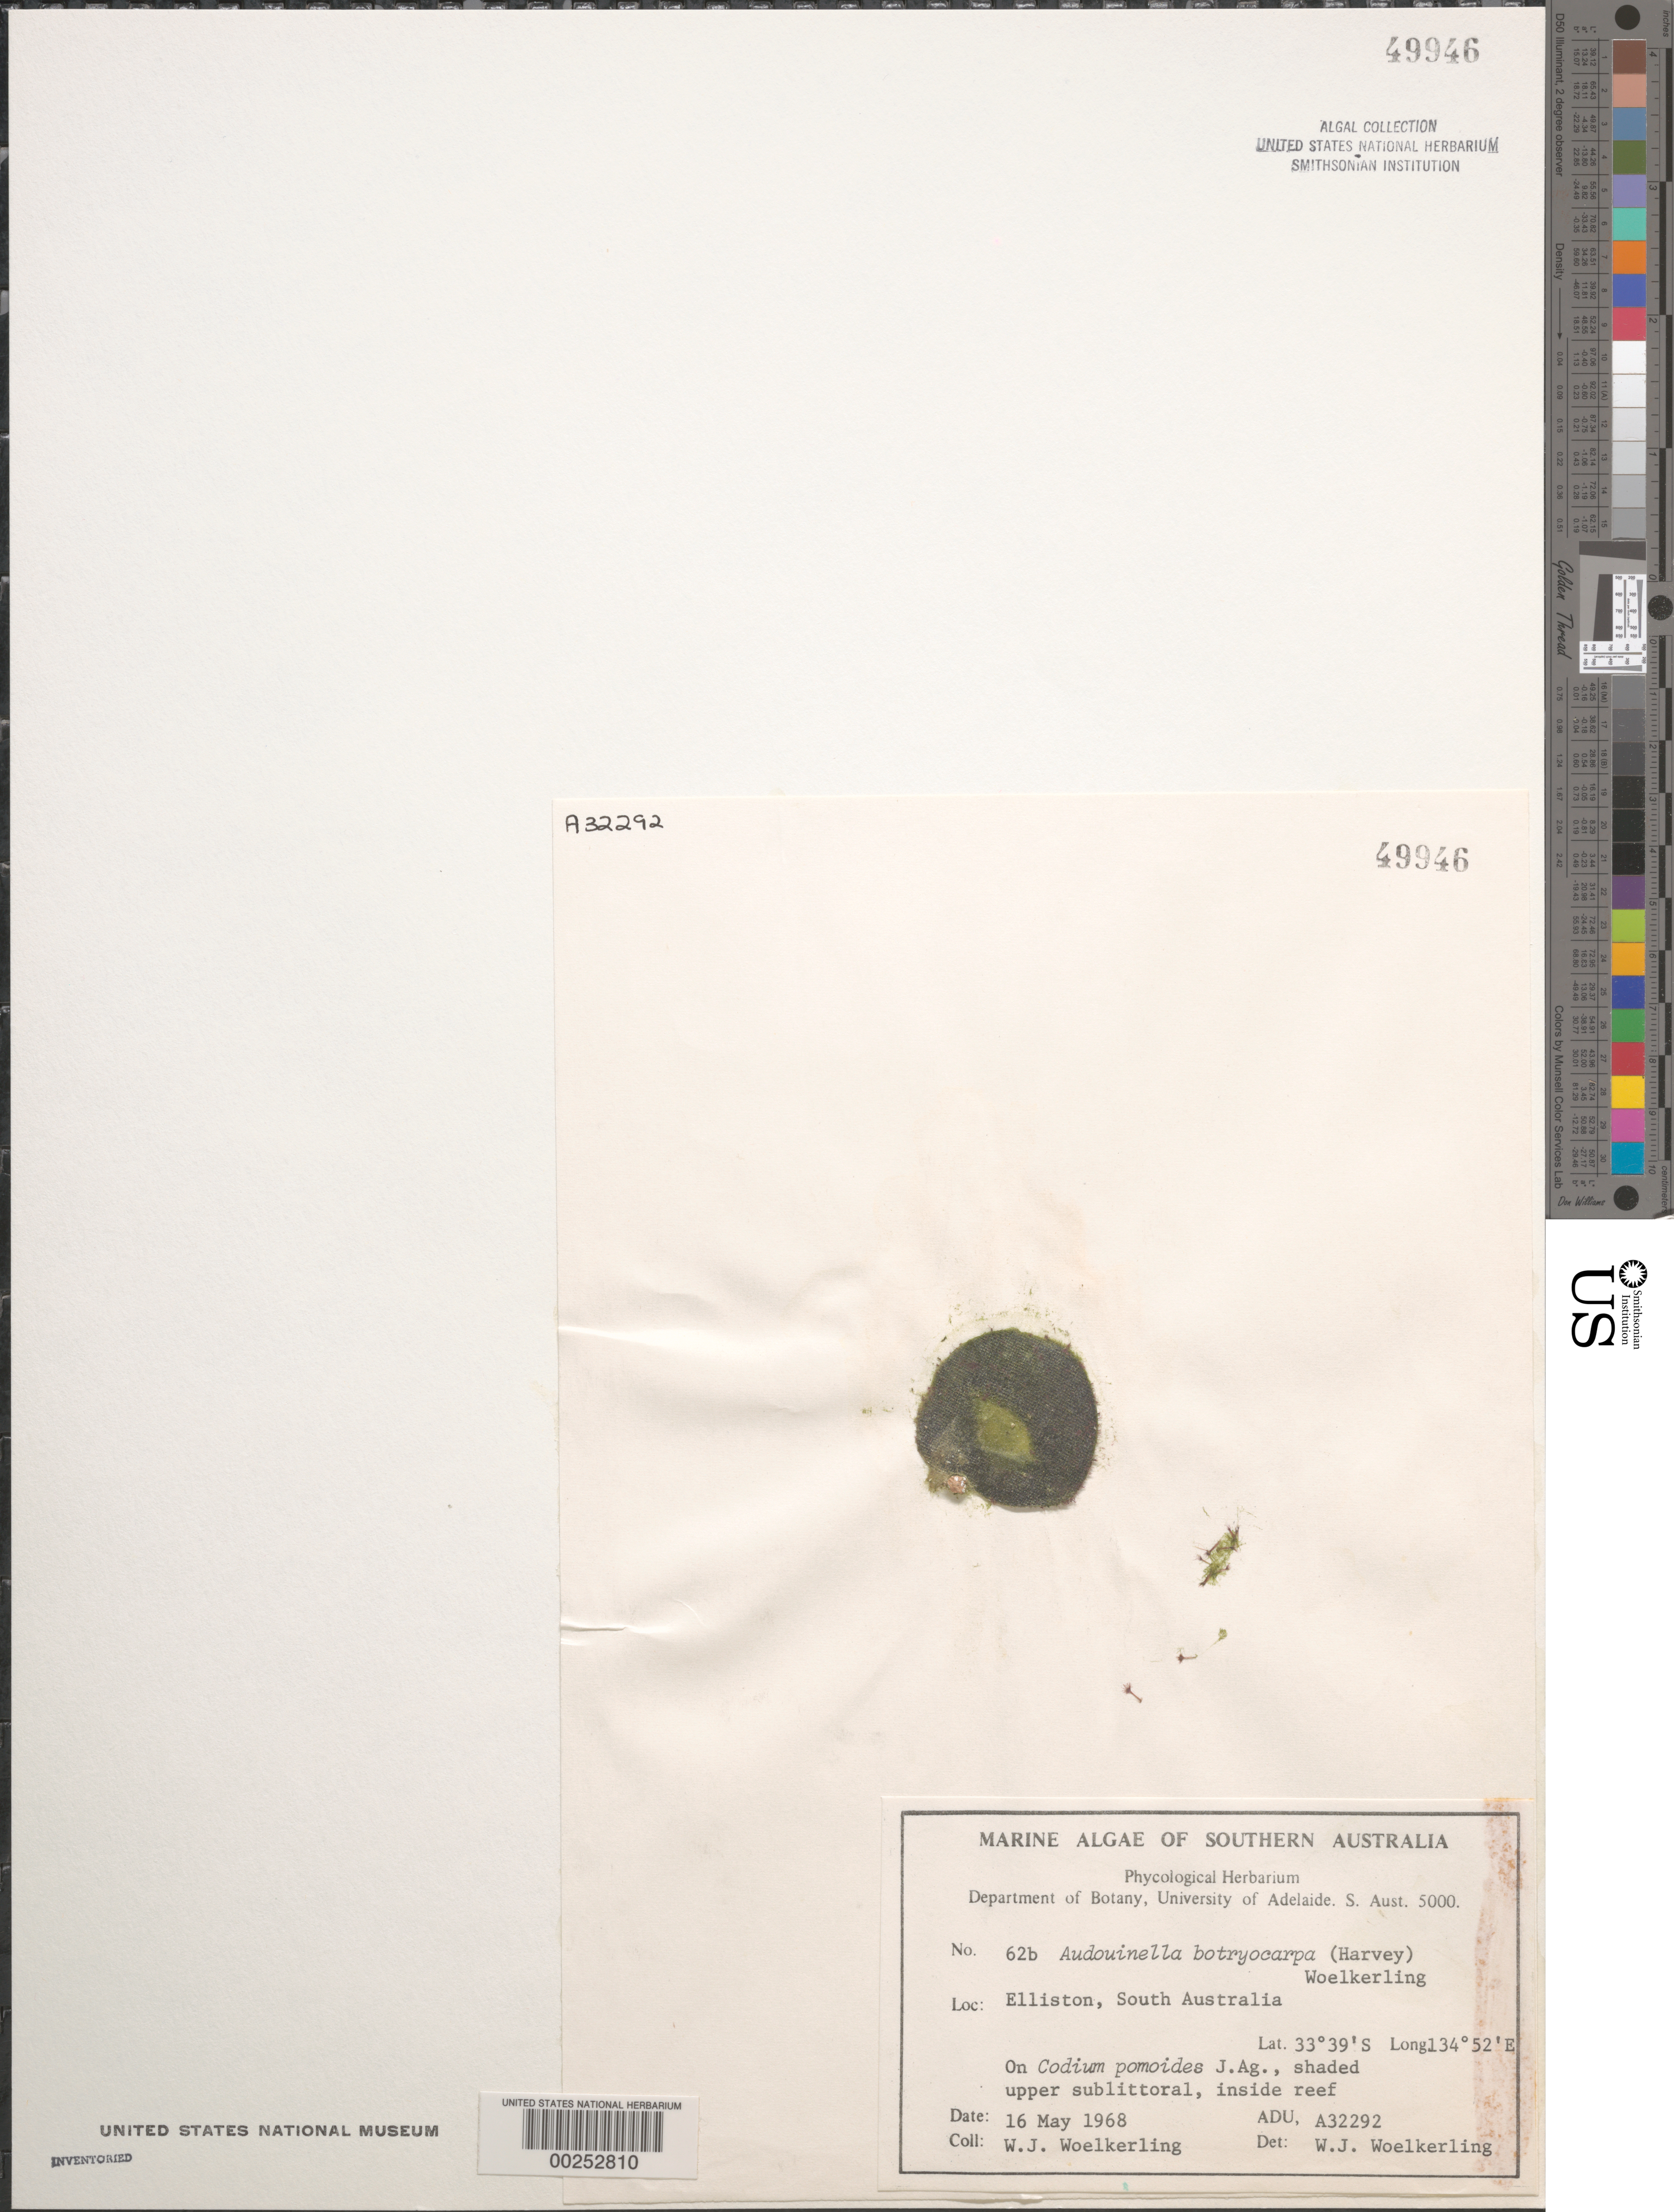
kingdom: Plantae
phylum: Rhodophyta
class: Florideophyceae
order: Colaconematales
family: Colaconemataceae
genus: Colaconema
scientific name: Colaconema caespitosum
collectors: W. Woelkerling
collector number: ADU A32292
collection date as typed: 16 May 1968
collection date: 1968-05-16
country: Australia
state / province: South Australia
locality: Elliston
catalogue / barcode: US 49946